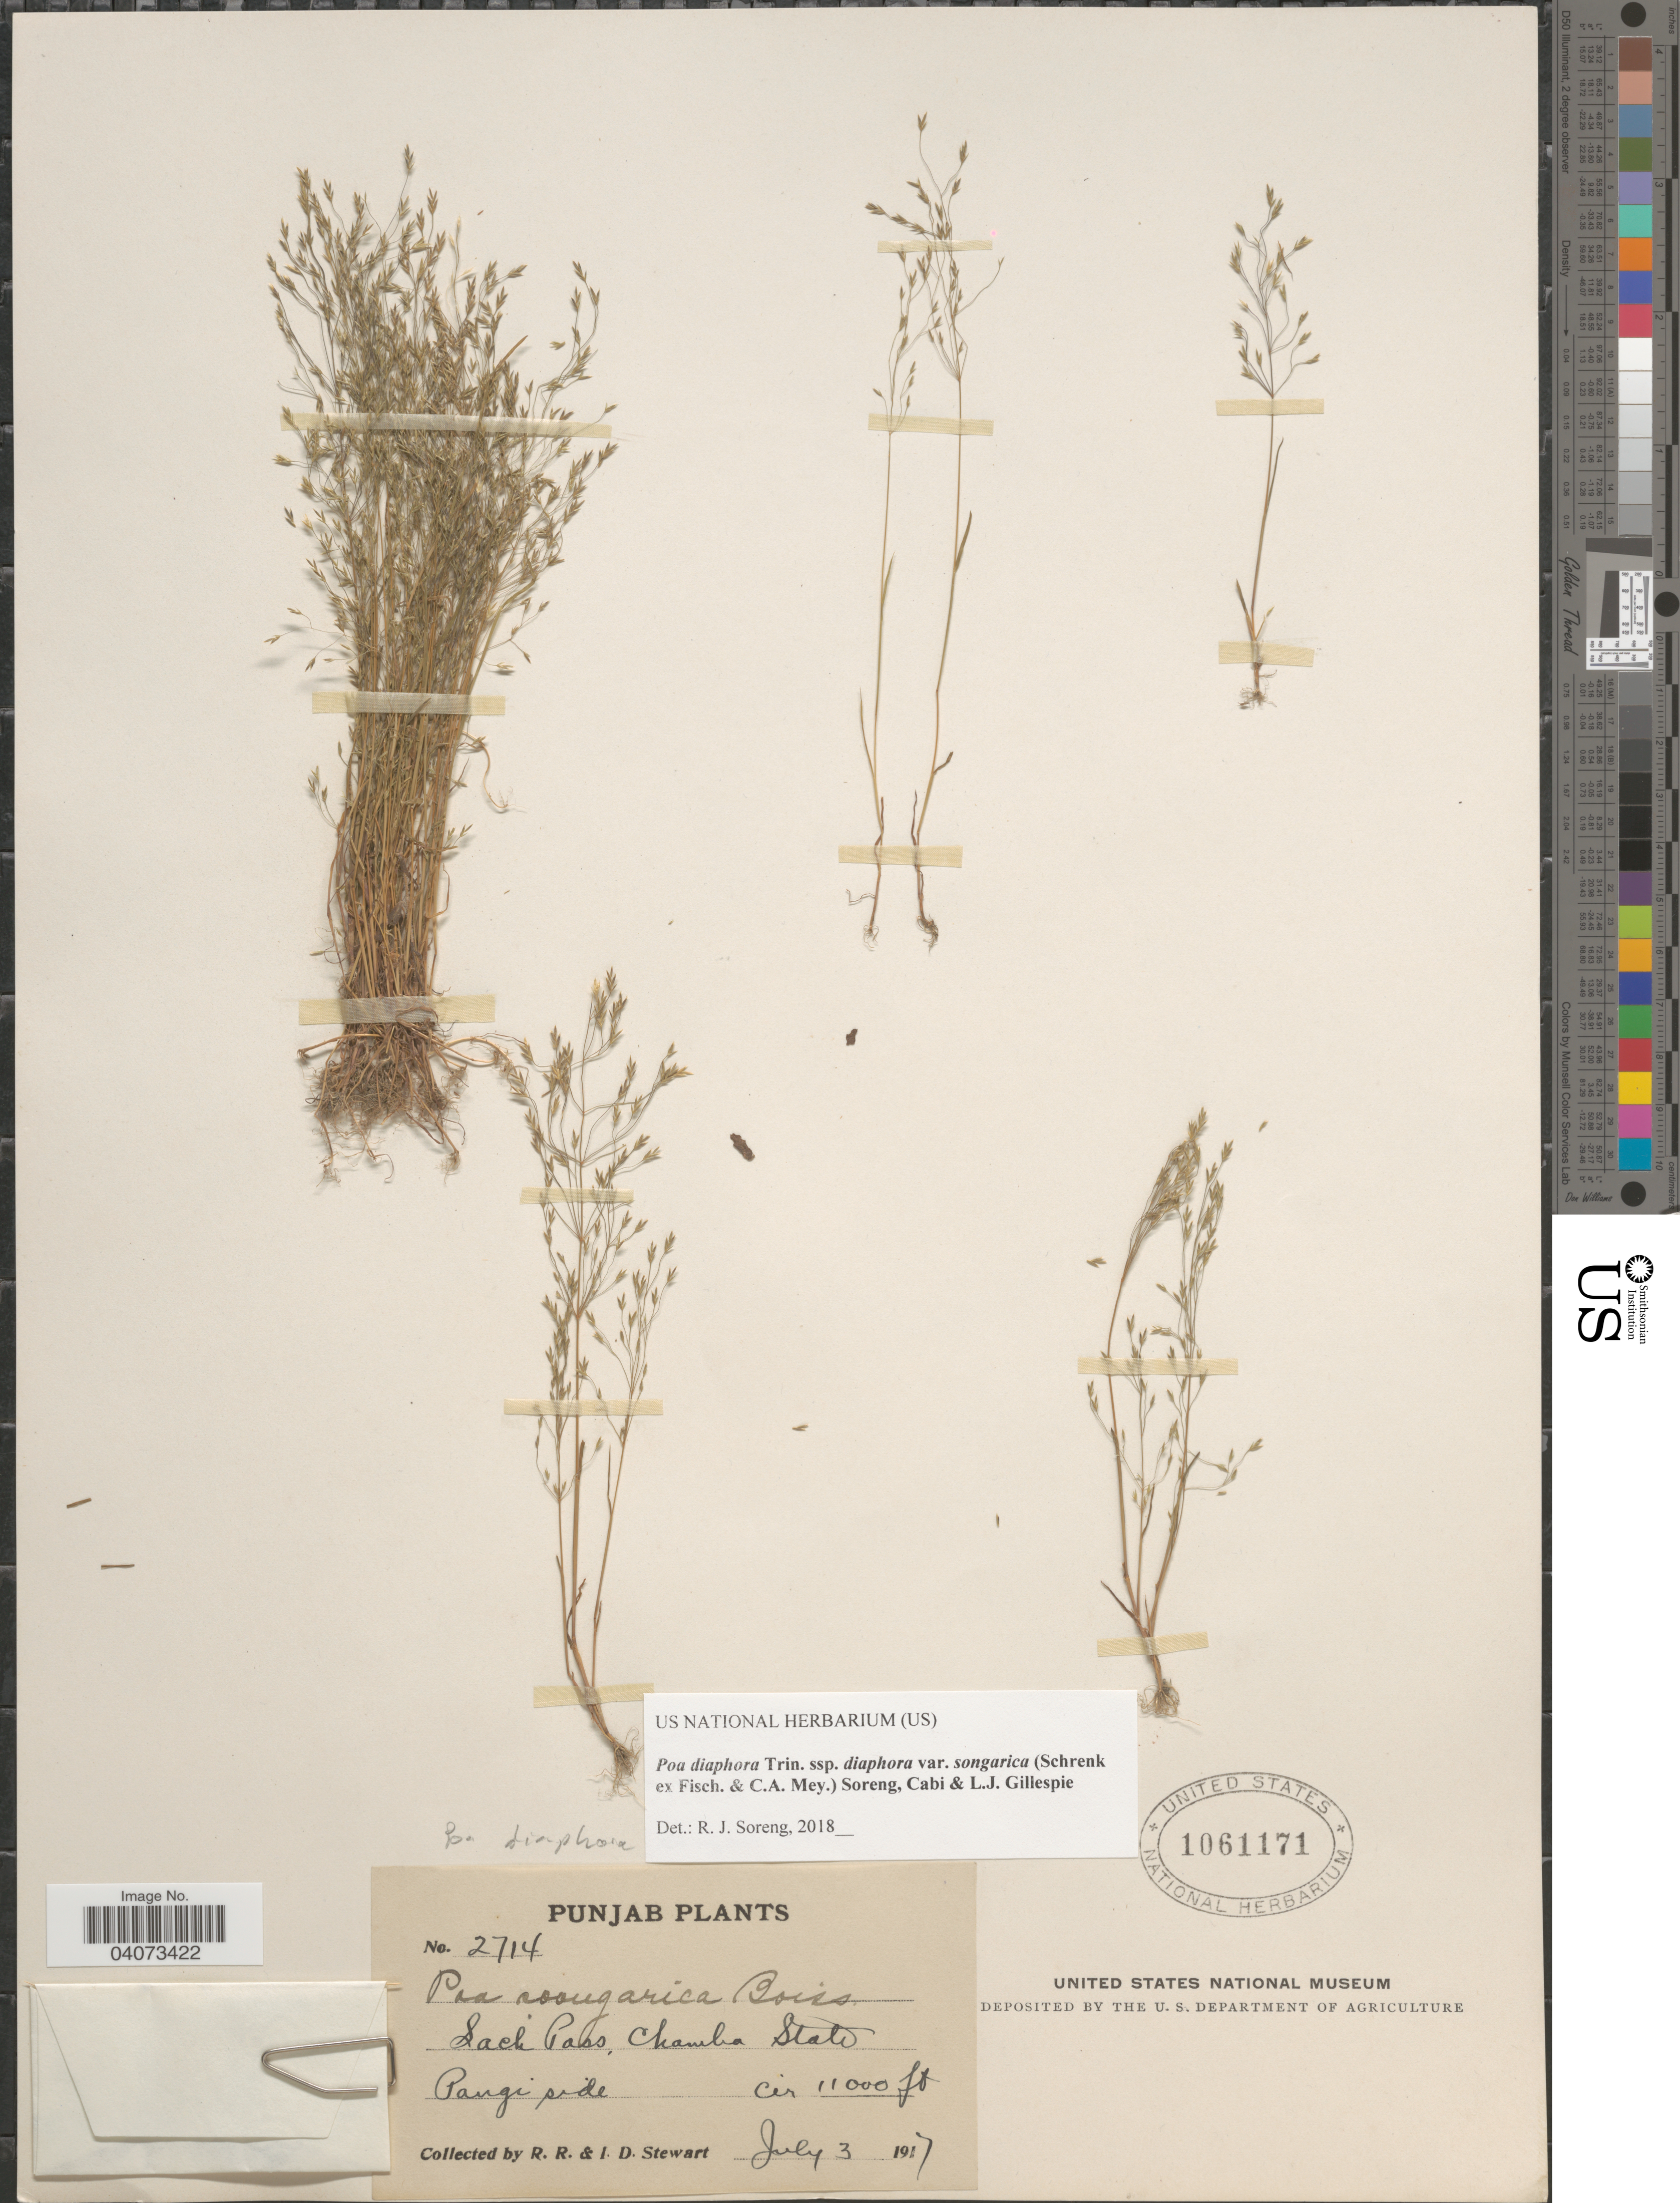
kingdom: Plantae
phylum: Tracheophyta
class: Liliopsida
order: Poales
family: Poaceae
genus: Poa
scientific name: Poa diaphora subsp. diaphora var. songarica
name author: (Schrenk ex Fisch. & C.A. Mey.) Soreng et al.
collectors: R. Stewart & I. Stewart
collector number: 2714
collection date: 1917-07-03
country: India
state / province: Punjab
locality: Sach Pass, Chamba State. Pangi side.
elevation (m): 3353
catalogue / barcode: US 1061171